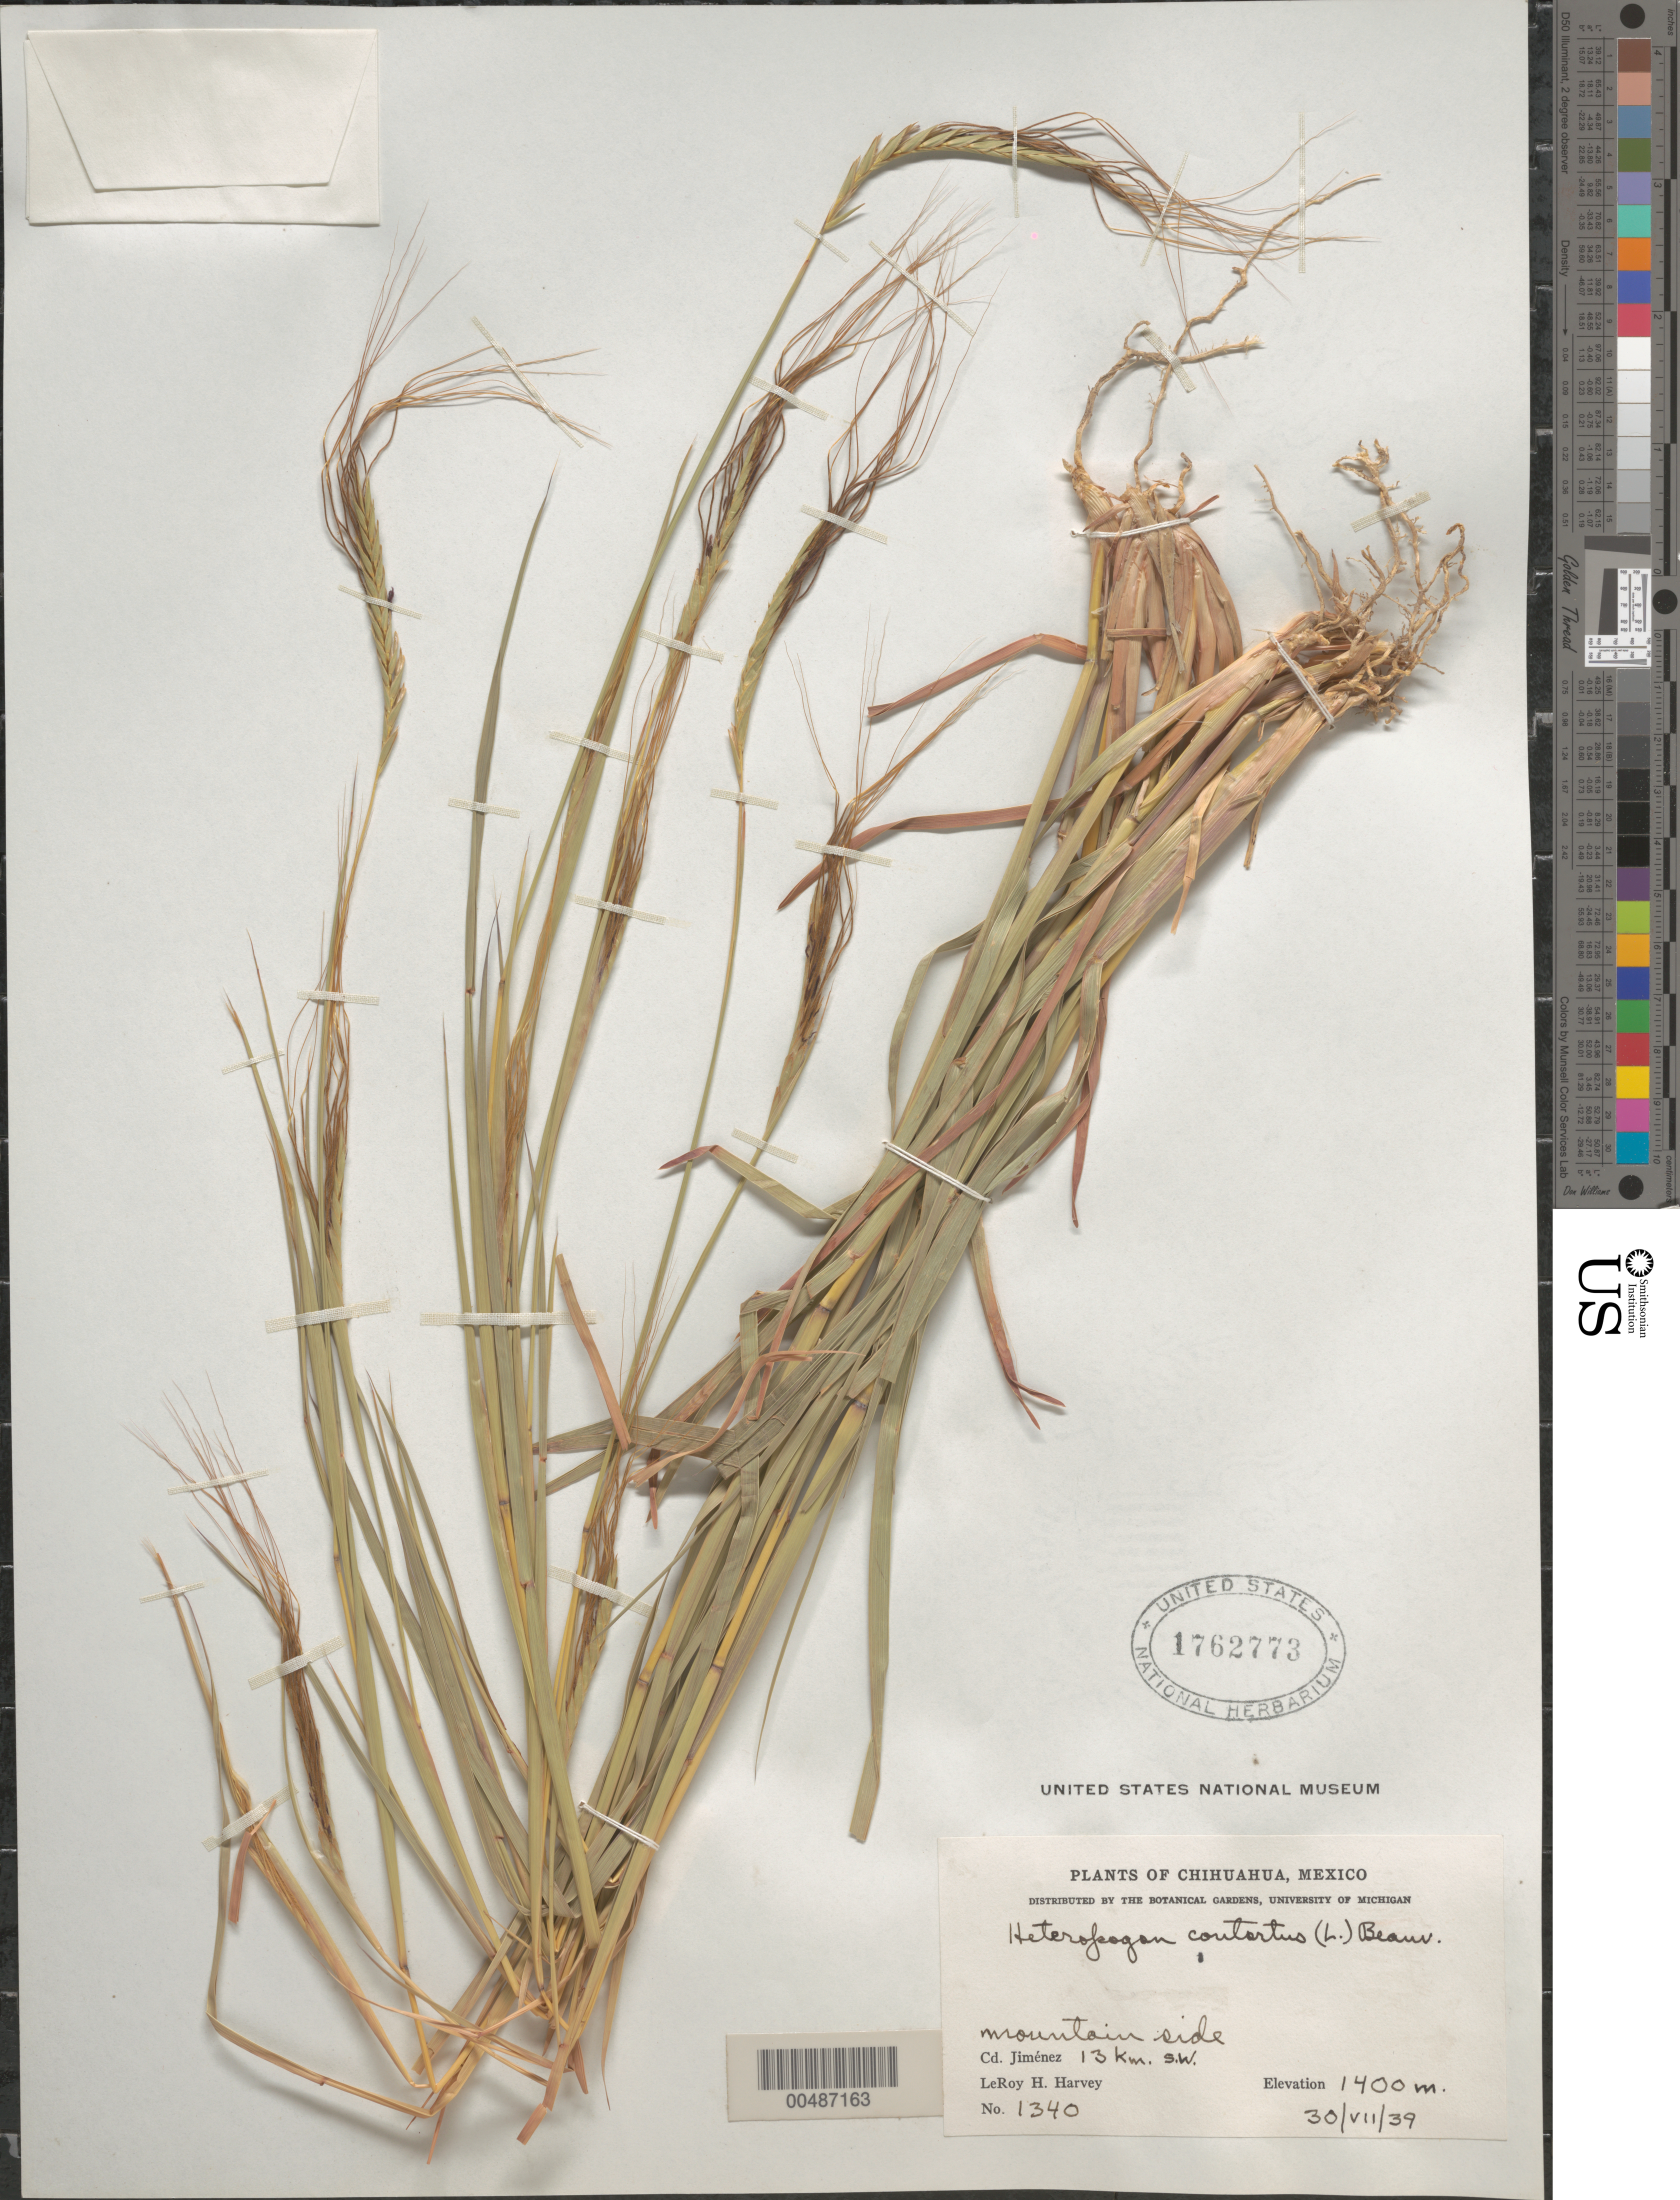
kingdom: Plantae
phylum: Tracheophyta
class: Liliopsida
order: Poales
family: Poaceae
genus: Heteropogon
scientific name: Heteropogon contortus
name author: (L.) P. Beauv. ex Roem. & Schult.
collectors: L. H. Harvey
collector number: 1340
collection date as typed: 30 Jul 1939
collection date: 1939-07-30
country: Mexico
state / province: Chihuahua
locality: Cd. Jimenez, 13 km SW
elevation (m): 1400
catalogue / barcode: US 1762773